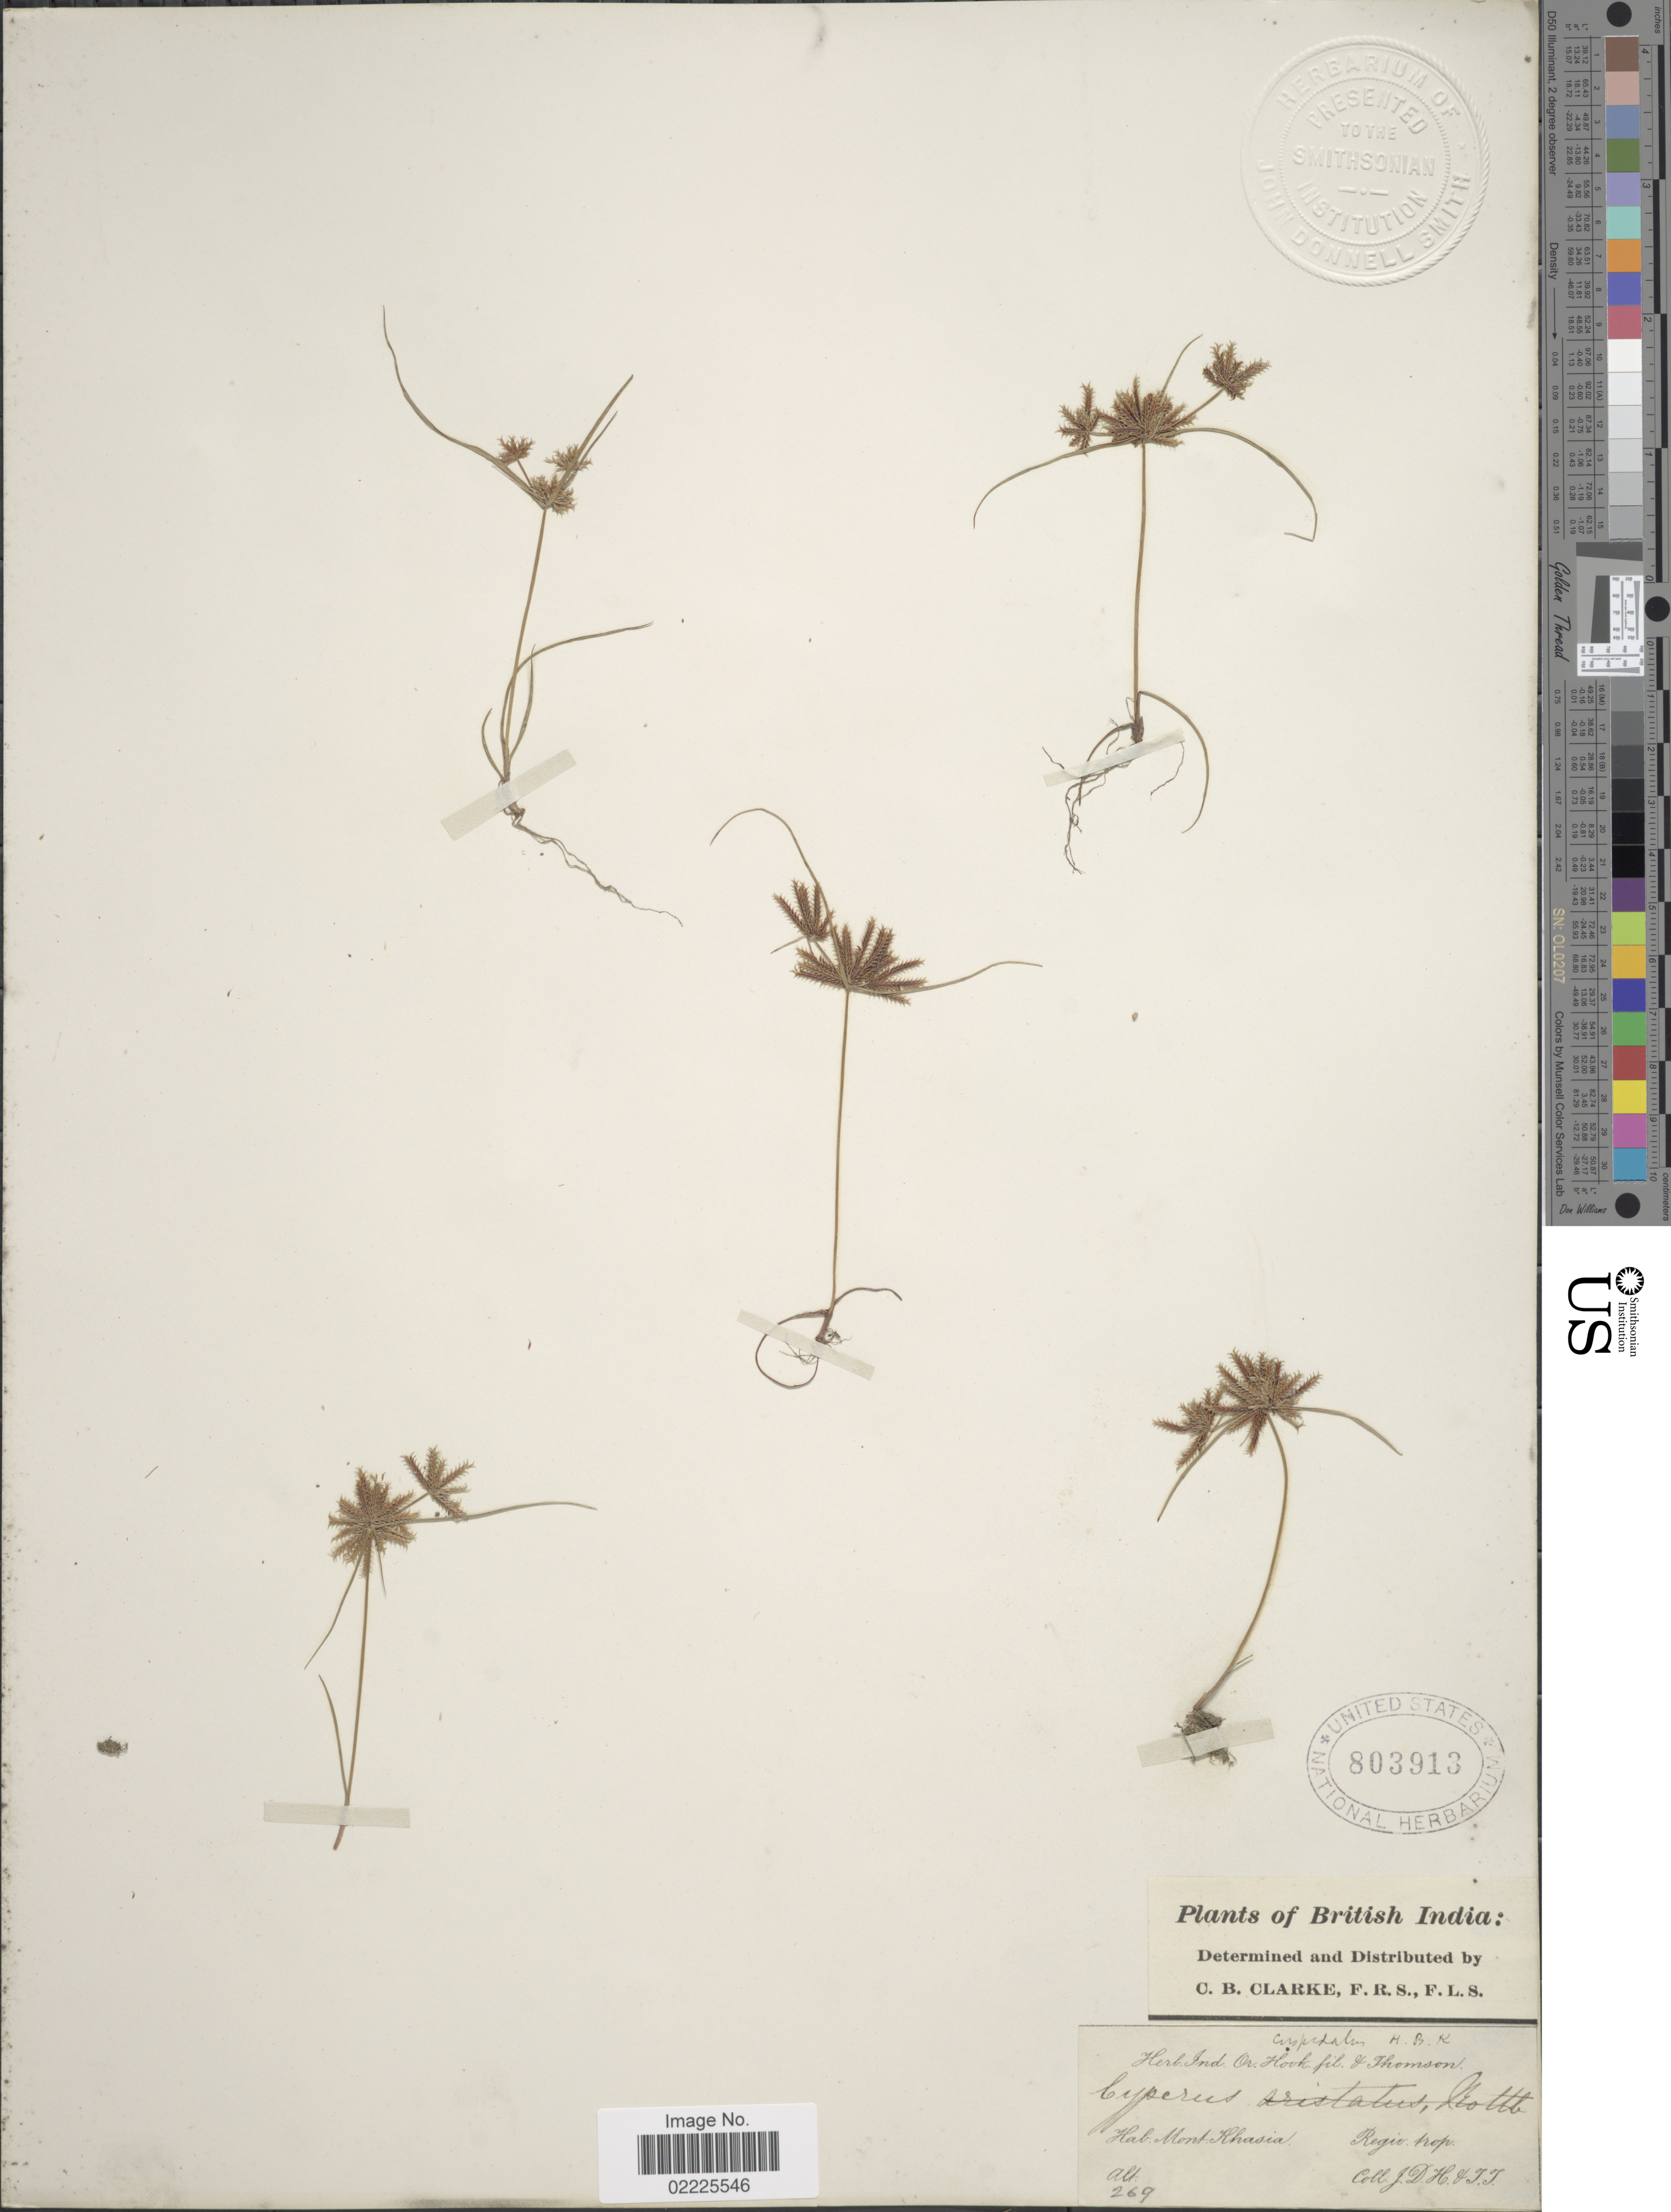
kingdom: Plantae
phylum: Tracheophyta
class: Liliopsida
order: Poales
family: Cyperaceae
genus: Cyperus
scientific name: Cyperus cuspidatus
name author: Kunth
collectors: J. D. Hooker & T. Thomson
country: India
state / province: Meghalaya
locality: British India, Mont Khasia, Regio trop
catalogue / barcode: US 803913